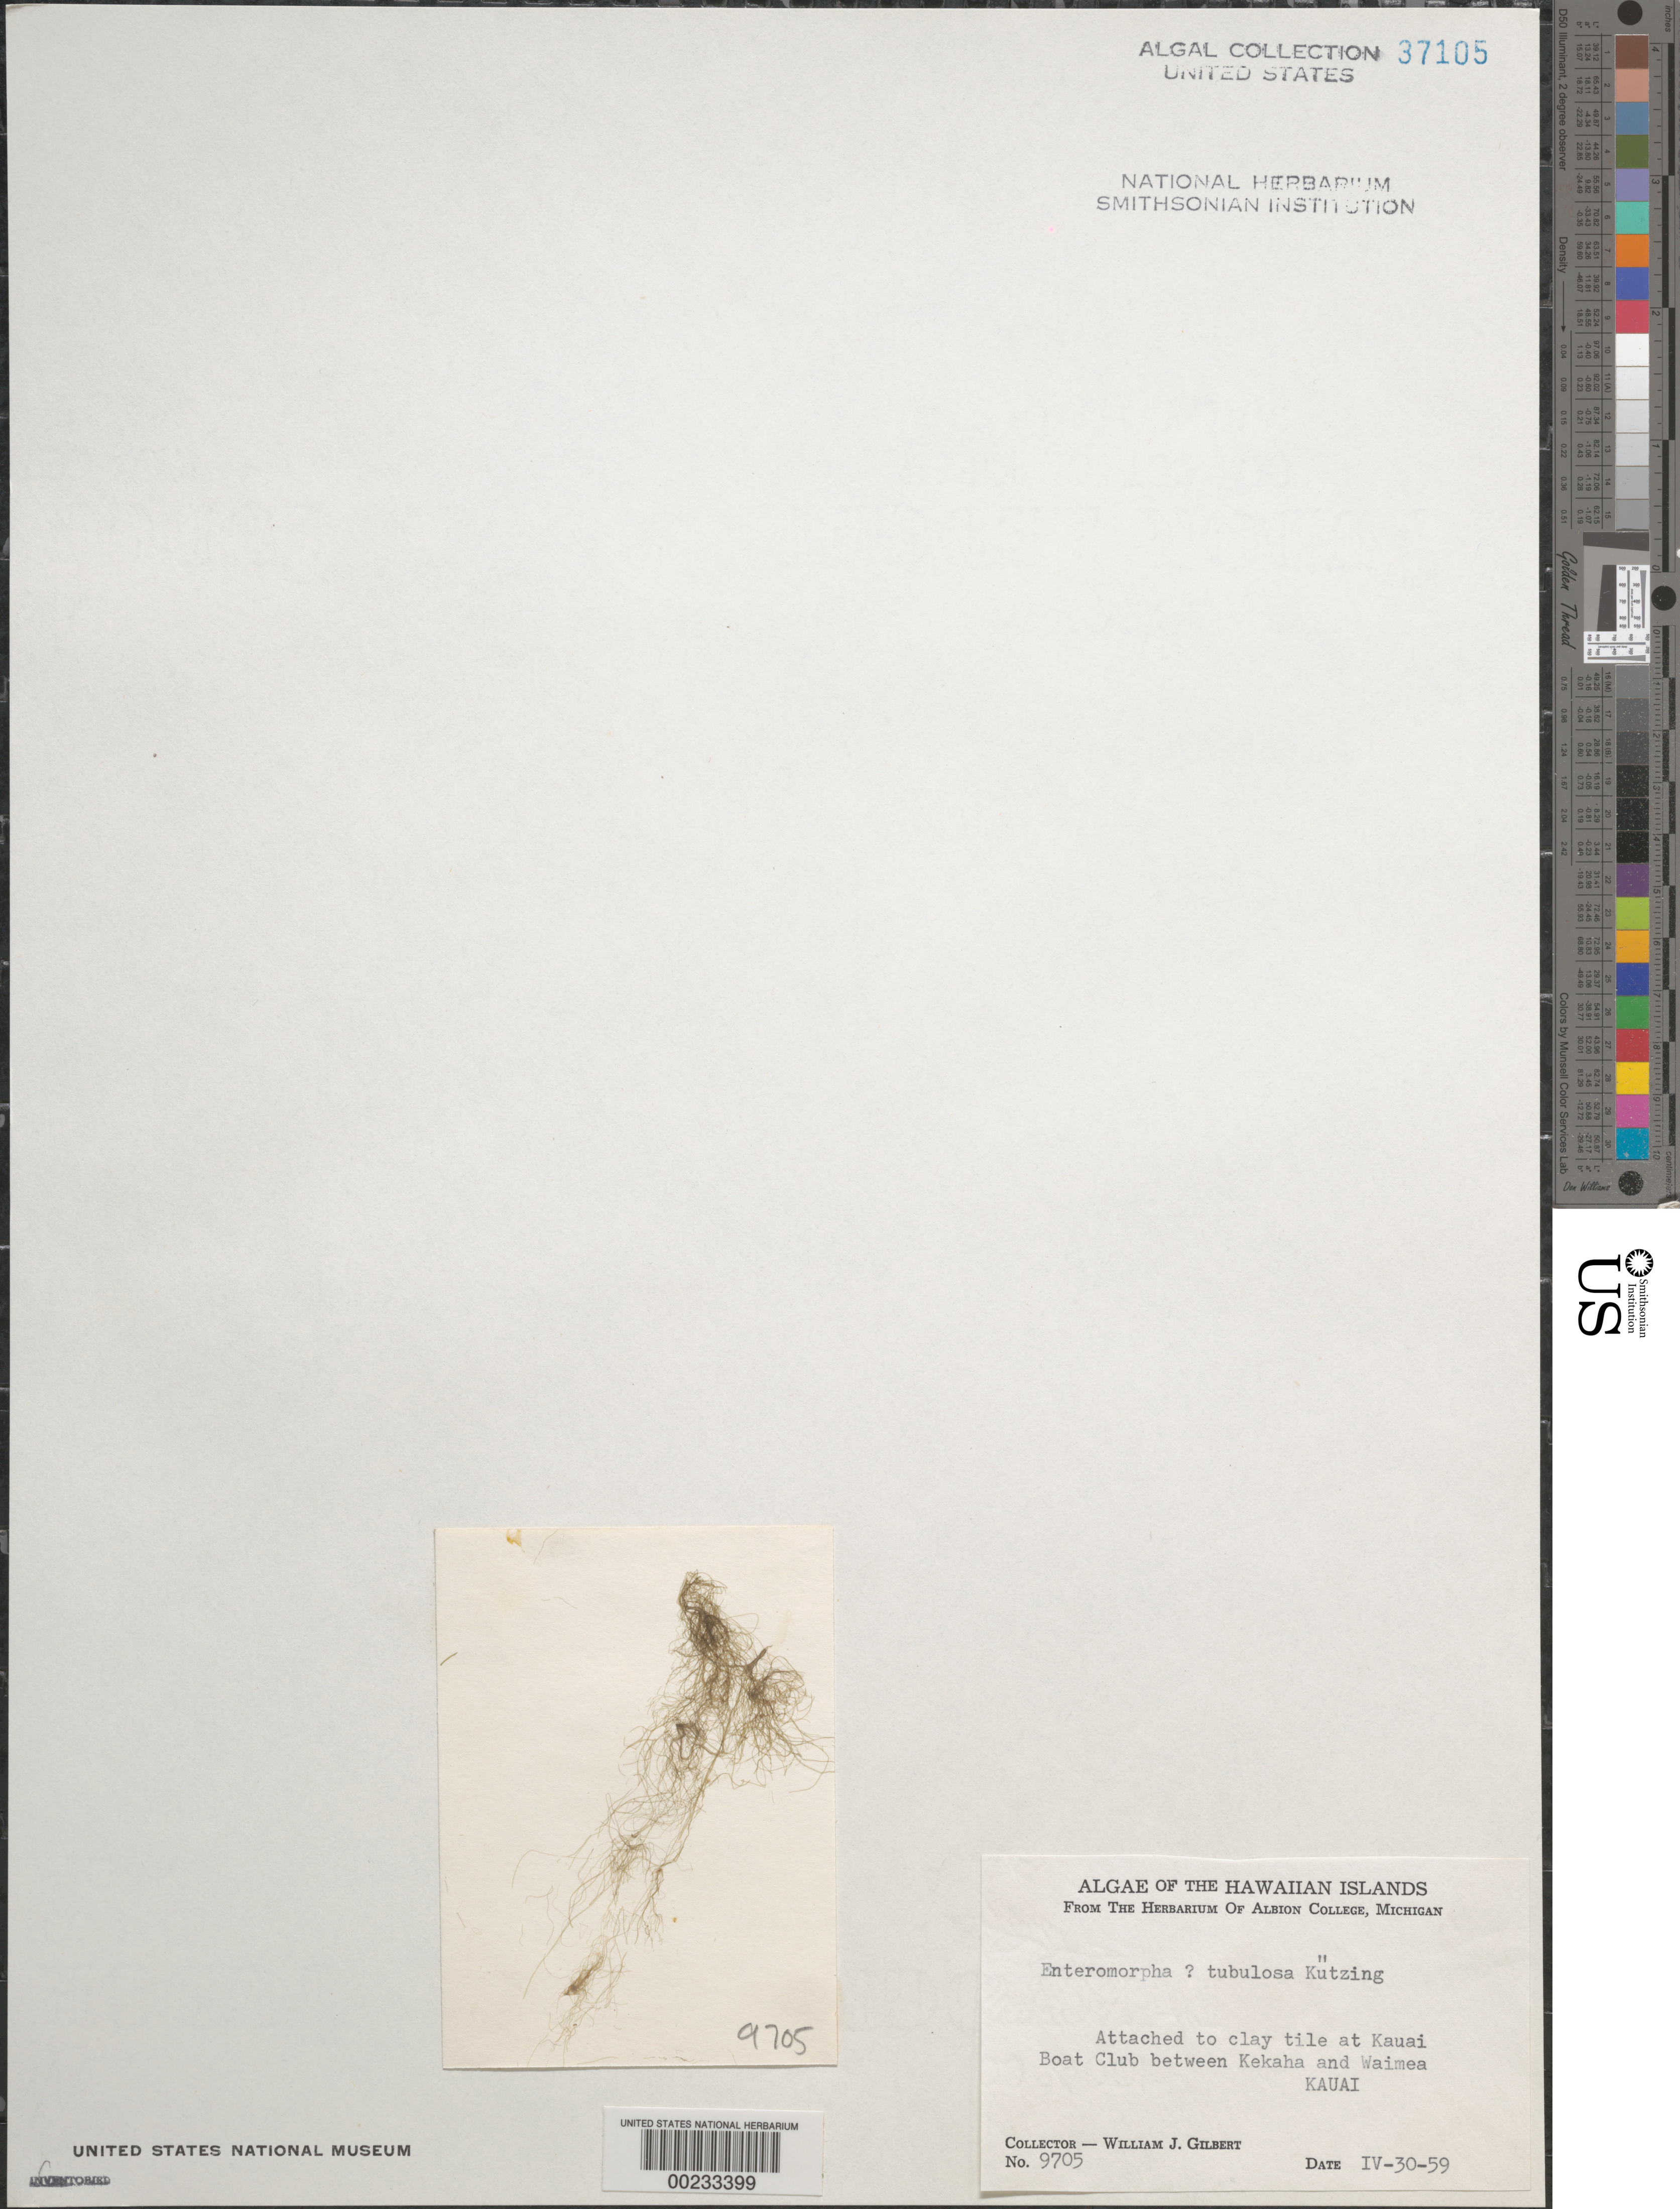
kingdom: Plantae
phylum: Chlorophyta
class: Ulvophyceae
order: Ulvales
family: Ulvaceae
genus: Ulva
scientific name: Ulva flexuosa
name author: Wulfen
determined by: Algae name updating Project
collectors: W. J. Gilbert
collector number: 9705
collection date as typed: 30 Apr 1959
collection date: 1959-04-30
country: United States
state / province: Hawaii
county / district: Kauai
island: Kaua'i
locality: Kauai Boat Club, between Kekaha and Waimea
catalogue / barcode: US 37105